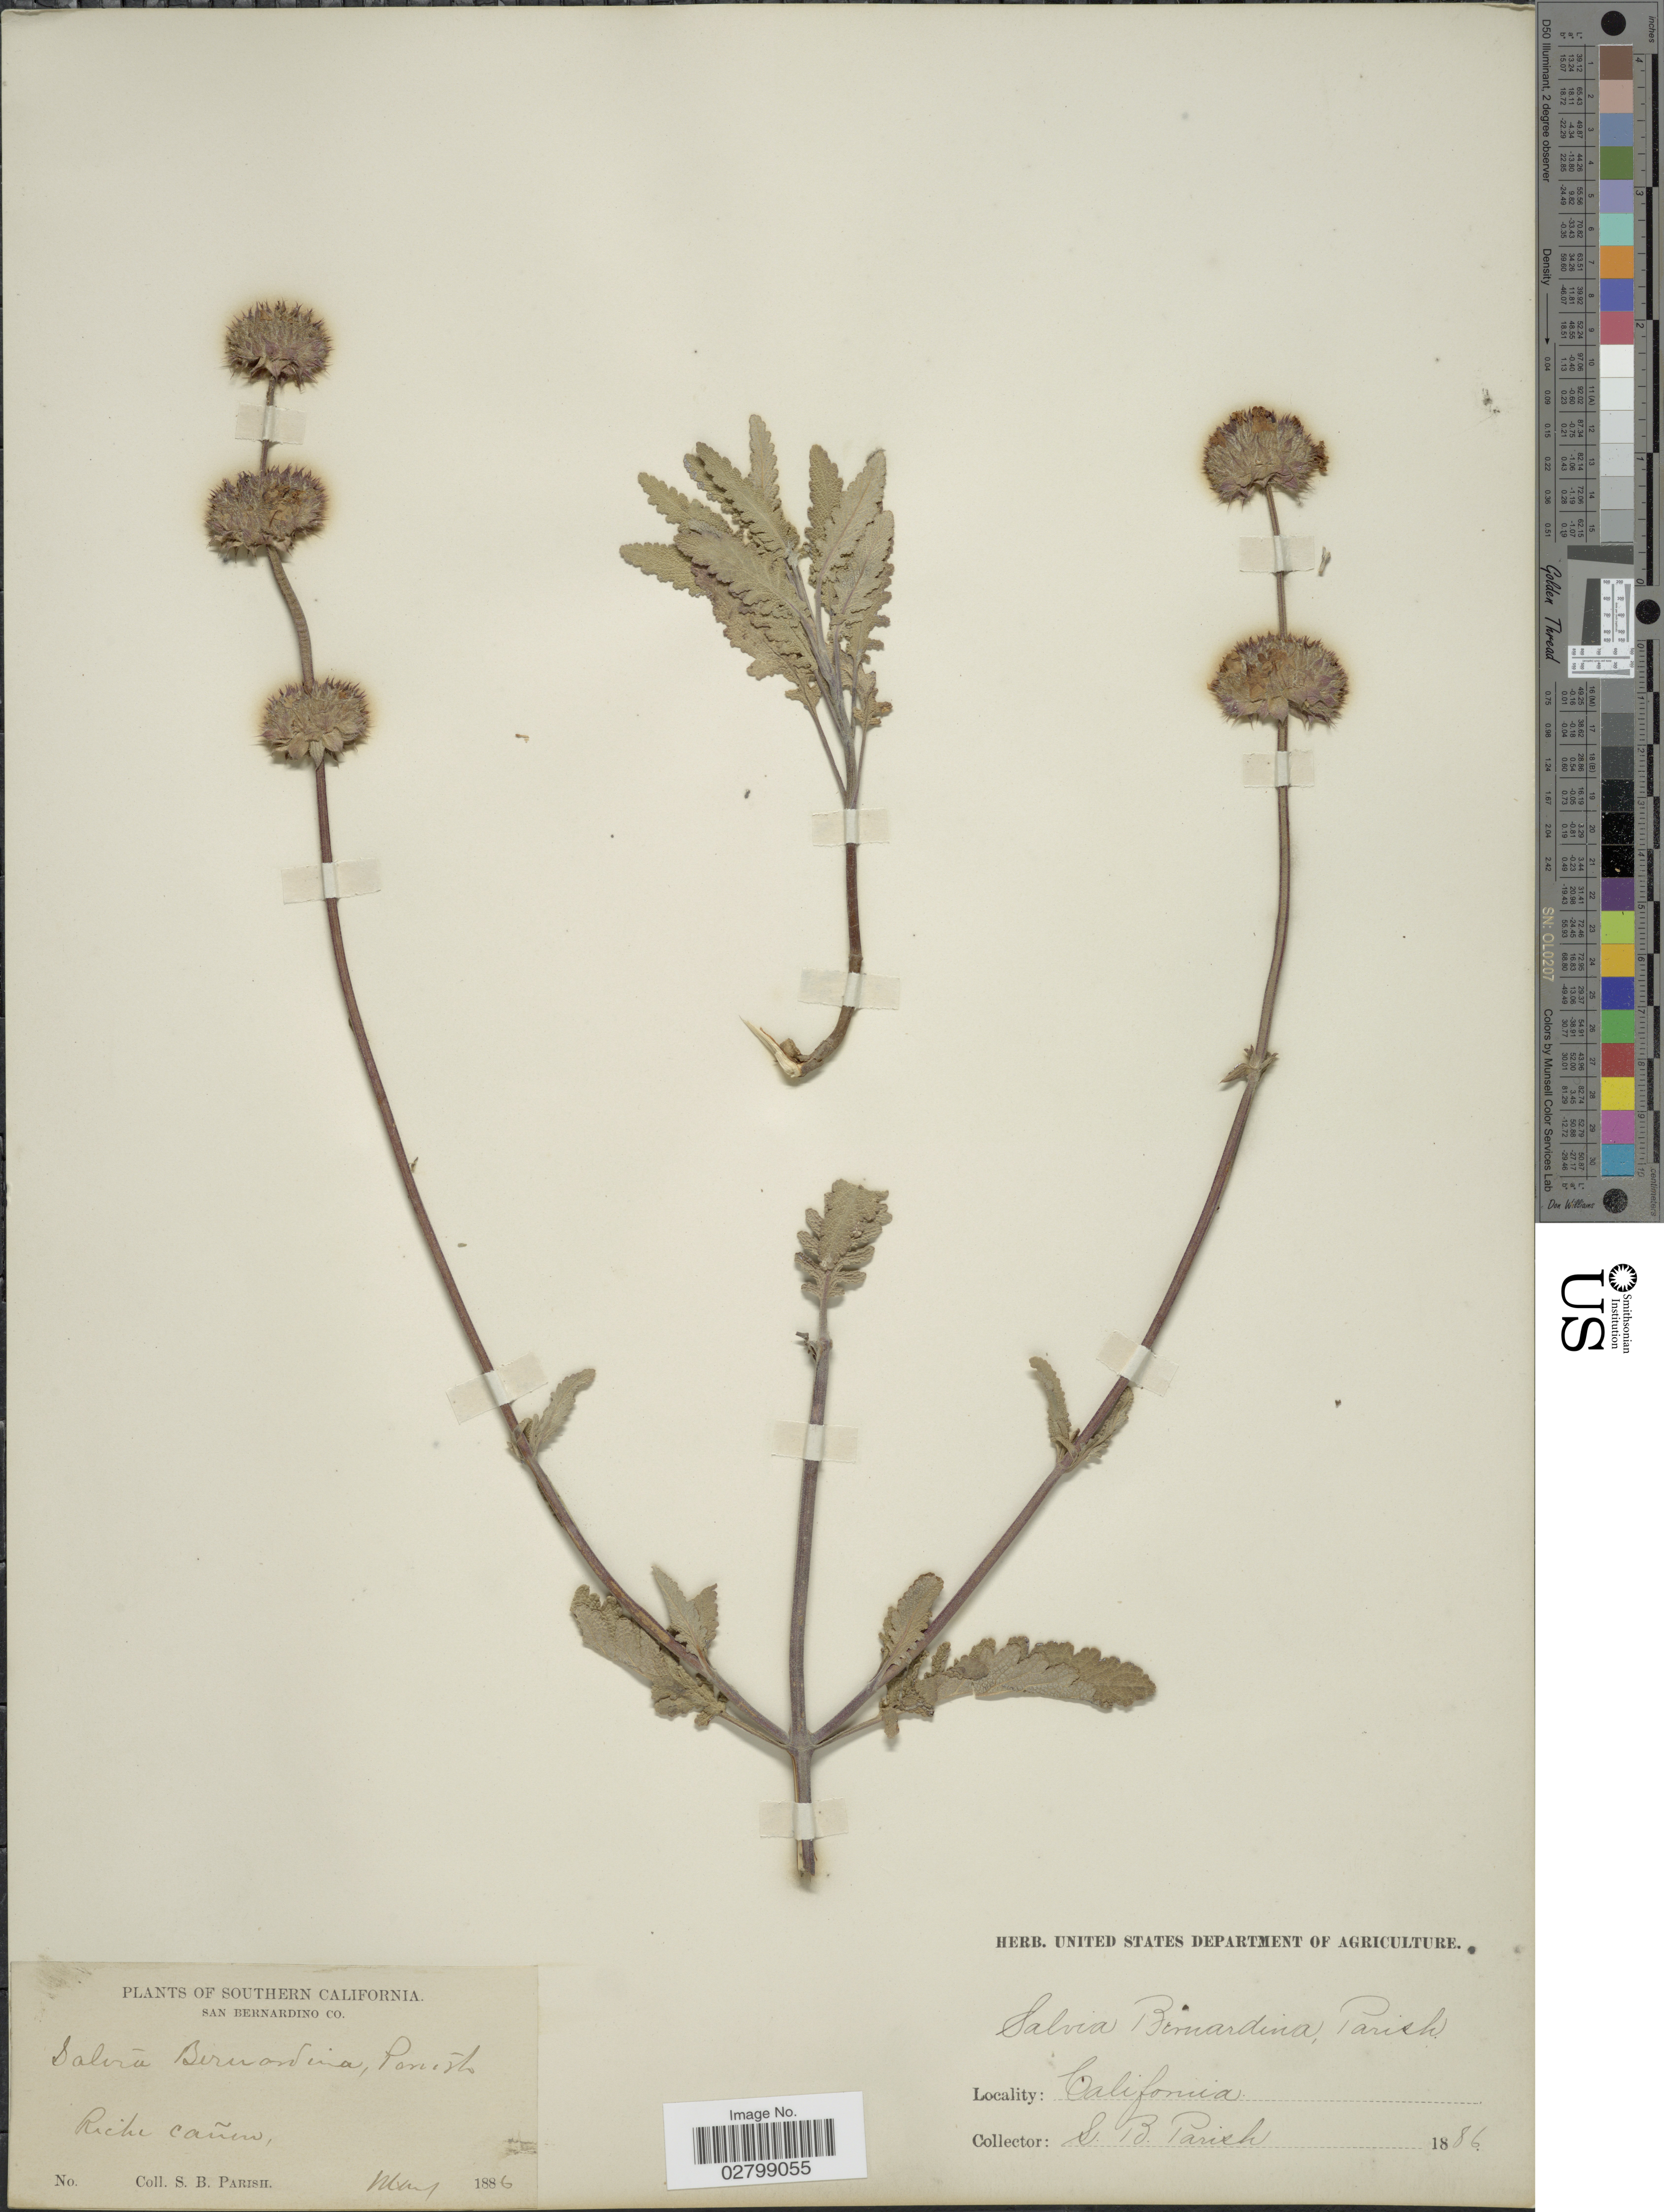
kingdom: Plantae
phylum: Tracheophyta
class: Magnoliopsida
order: Lamiales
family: Lamiaceae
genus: Salvia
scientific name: Salvia bernardina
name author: Parish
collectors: S. B. Parish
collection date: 1886-05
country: United States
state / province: California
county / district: San Bernardino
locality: Southern California, San Bernardino Co., Riche Cañon.